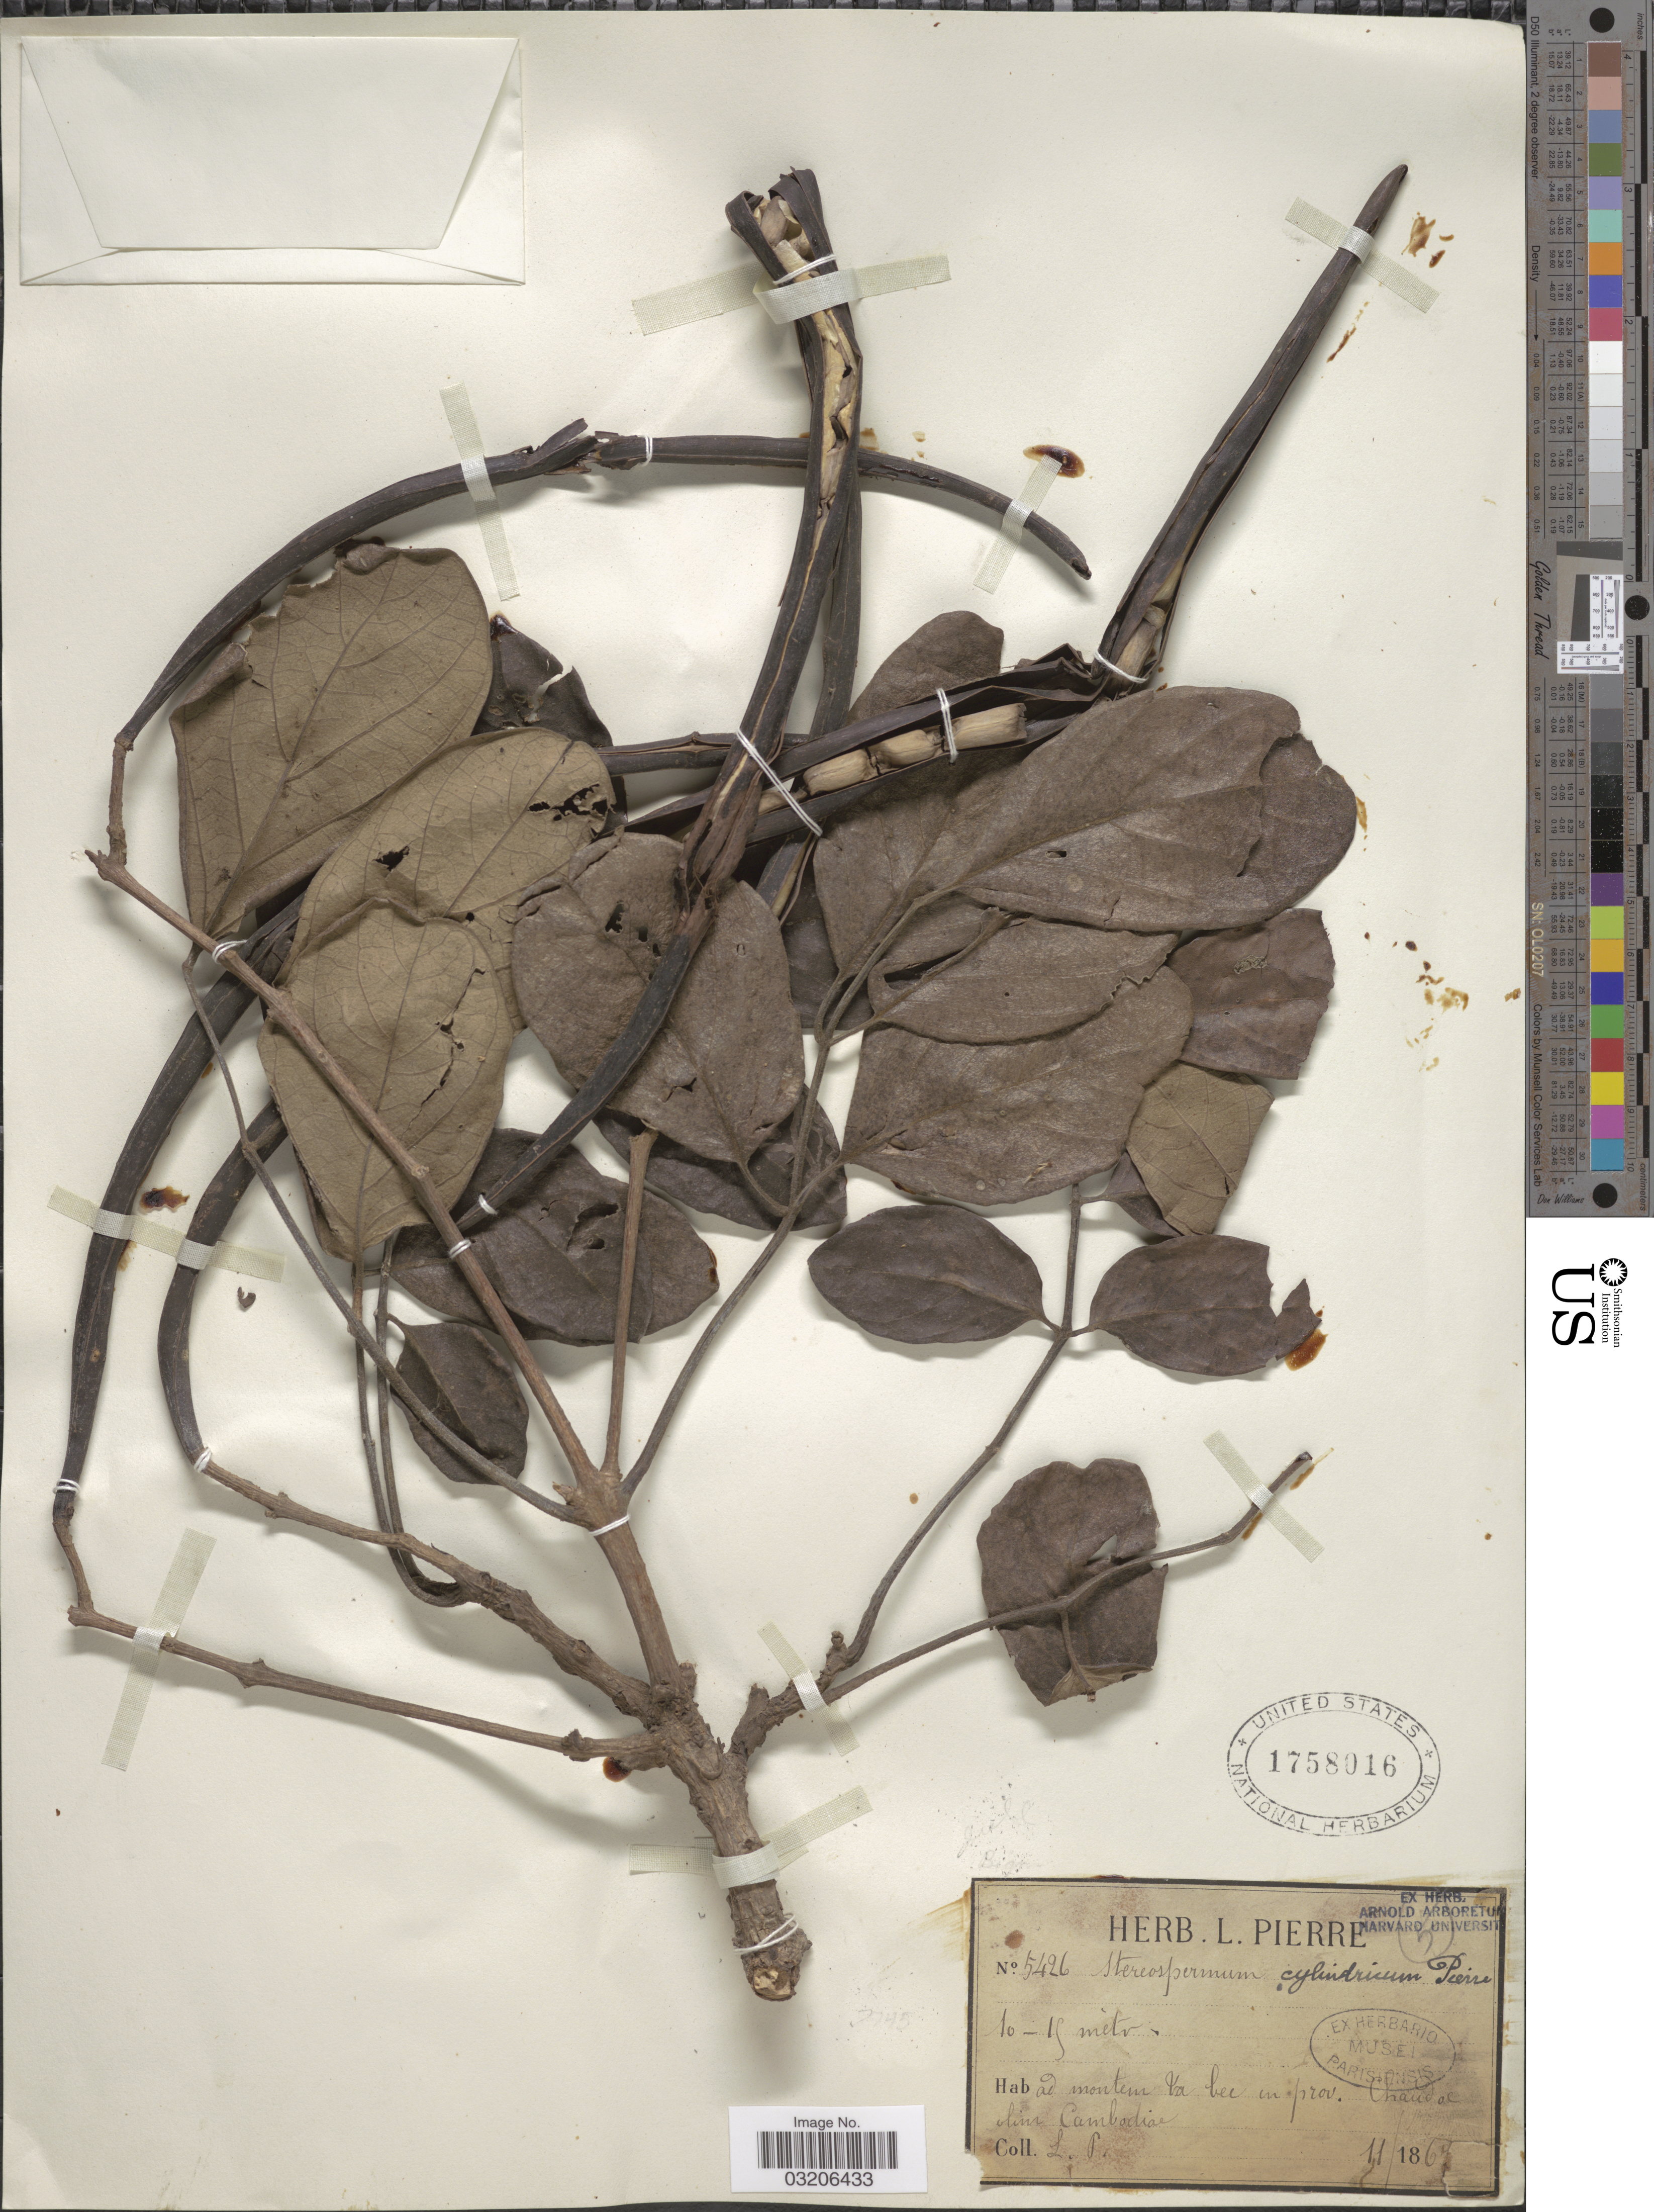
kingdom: Plantae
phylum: Tracheophyta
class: Magnoliopsida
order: Lamiales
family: Bignoniaceae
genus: Stereospermum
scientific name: Stereospermum cylindricum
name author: Pierre ex Dop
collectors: L. Pierre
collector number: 5426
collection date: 1867-11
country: Vietnam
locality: Ad montem va bec in prov. Chaudoc olim Cambodiae.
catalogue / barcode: US 1758016